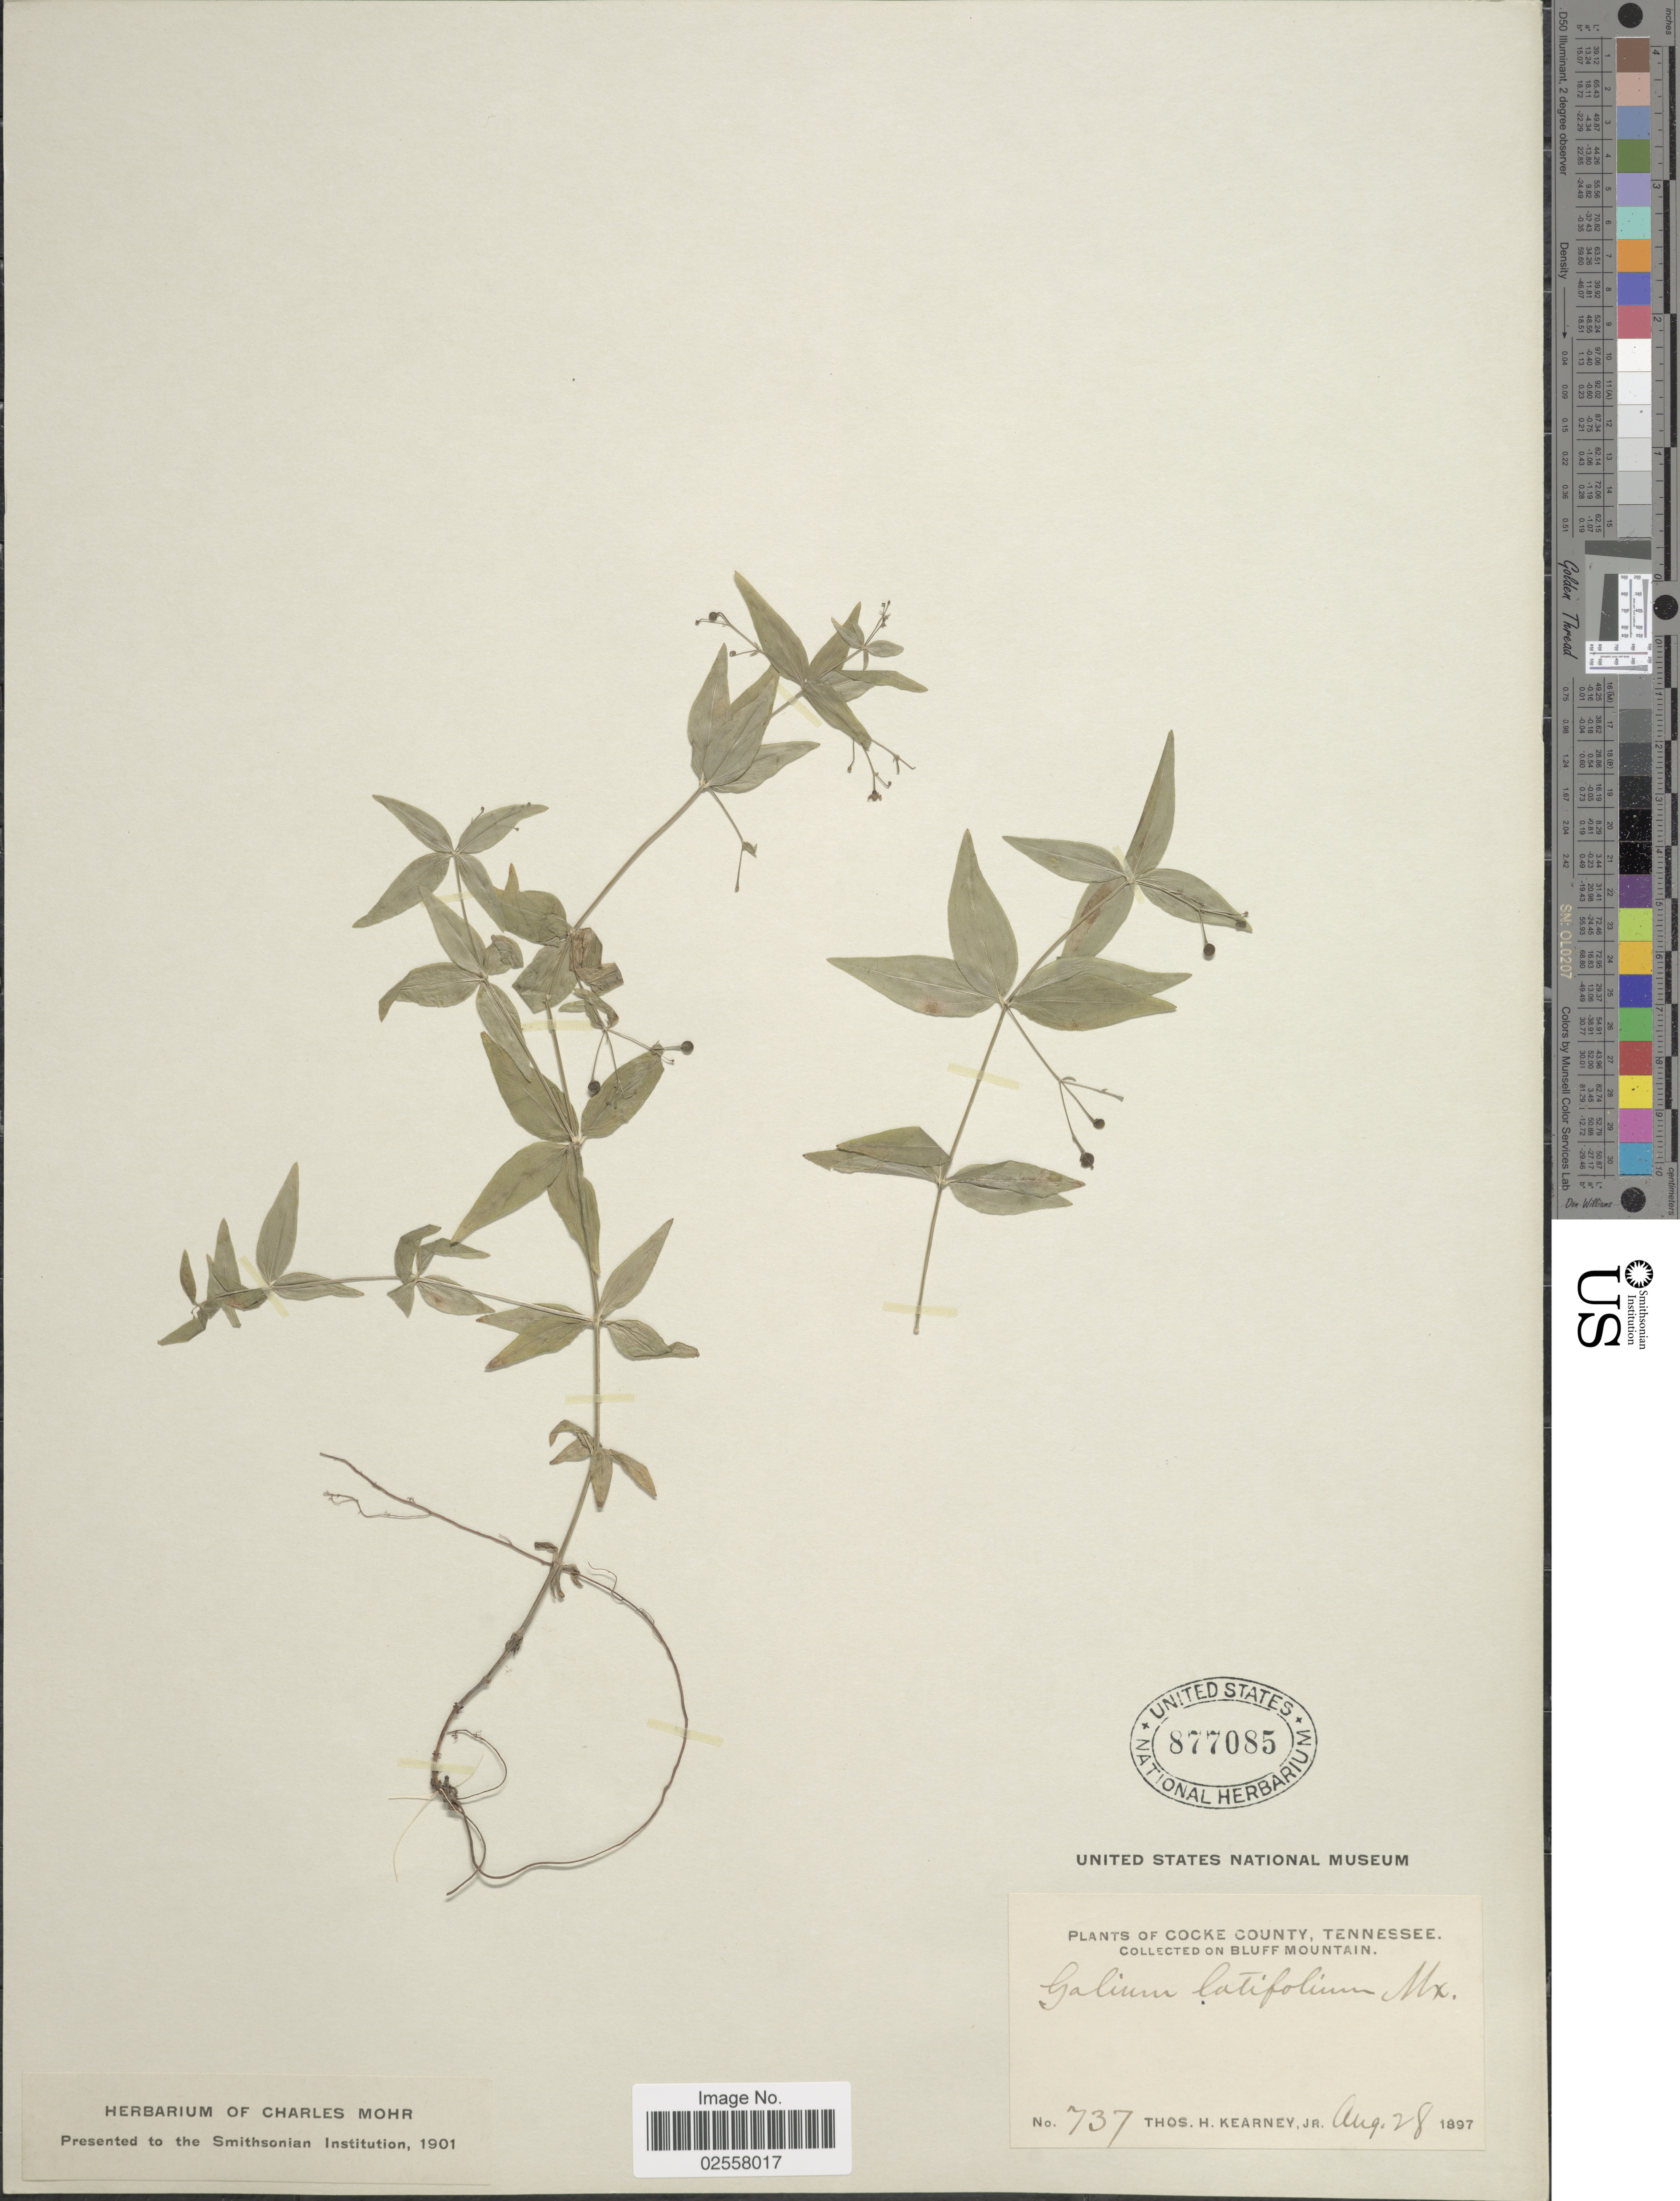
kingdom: Plantae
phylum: Tracheophyta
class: Magnoliopsida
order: Gentianales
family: Rubiaceae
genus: Galium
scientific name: Galium latifolium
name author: Michx.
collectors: T. H. Kearney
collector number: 737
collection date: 1897-08-28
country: United States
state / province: Tennessee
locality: Cocke County, on Bluff Mountain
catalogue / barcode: US 877085